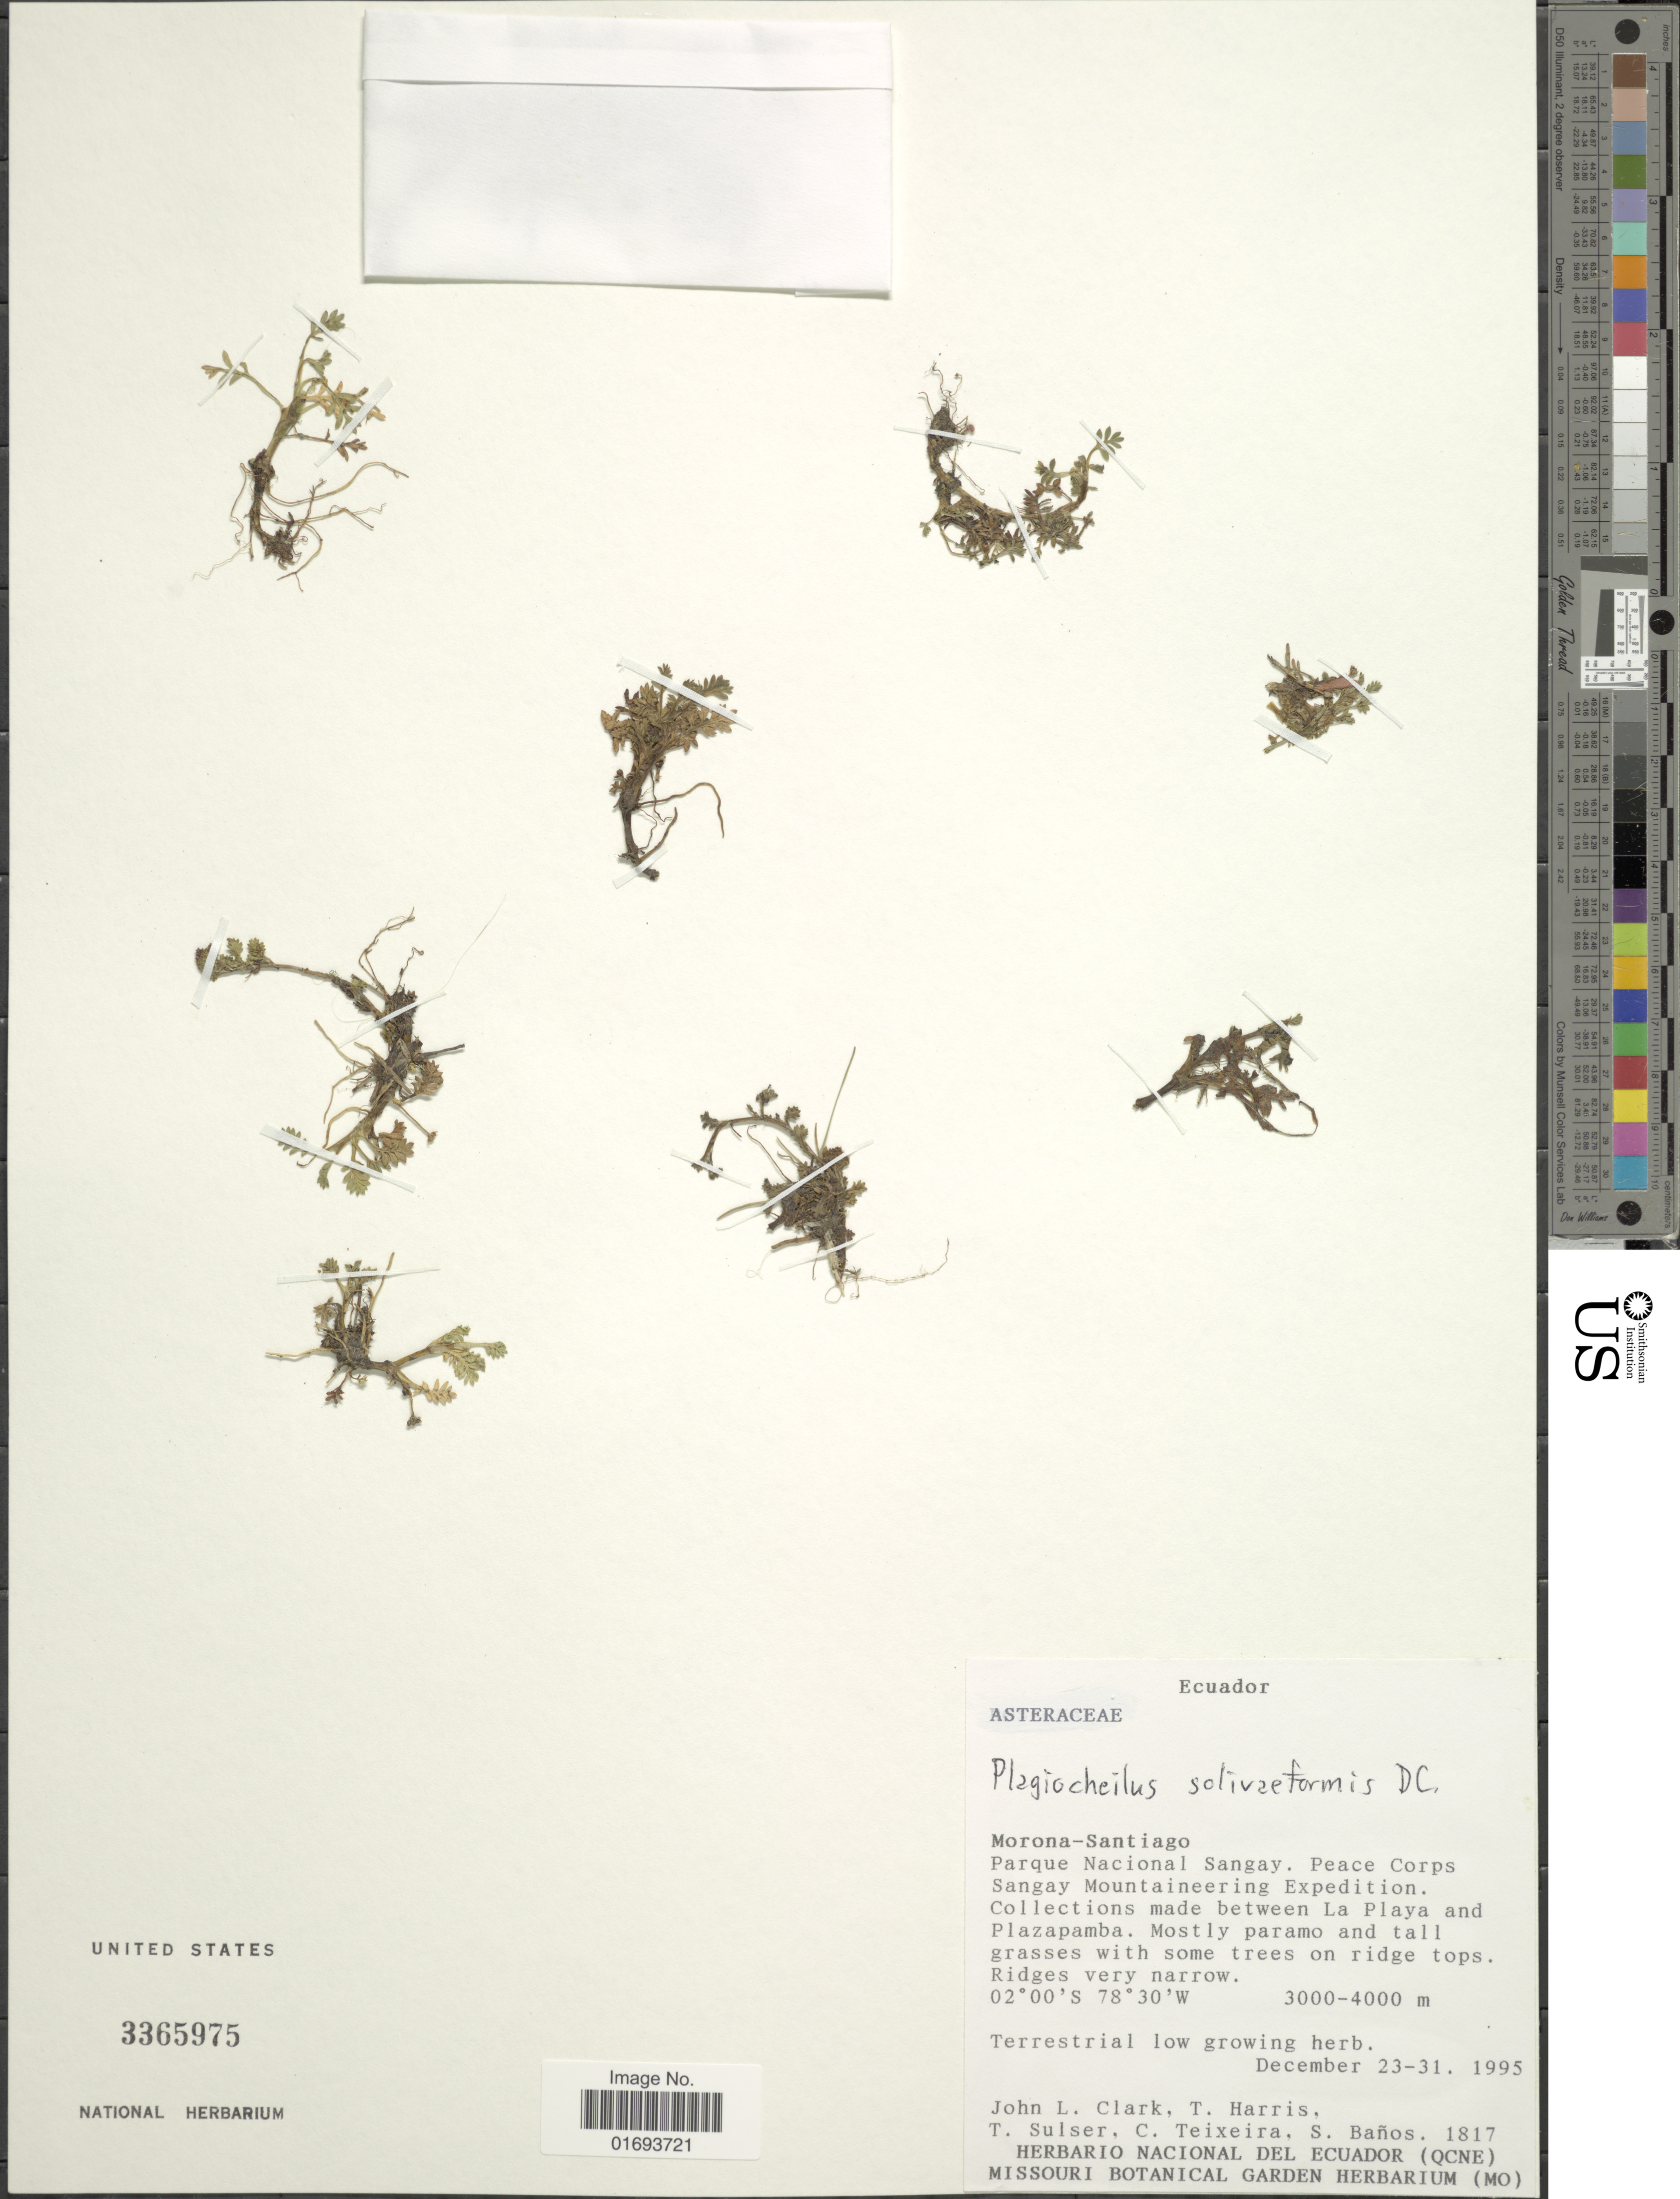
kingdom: Plantae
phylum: Tracheophyta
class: Magnoliopsida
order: Asterales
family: Asteraceae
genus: Plagiocheilus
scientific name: Plagiocheilus solivaeformis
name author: DC.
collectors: J. L. Clark, T. Harris & T. Sulser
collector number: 1817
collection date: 1995-12-23/1995-12-31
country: Ecuador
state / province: Morona-Santiago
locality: Morona-Santiago. Parque Nacional Sangay. Peace Corps Sangay Mountaineering Expedition. Collections made between La Playa and Plazapamba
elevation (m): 3000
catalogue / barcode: US 3365975